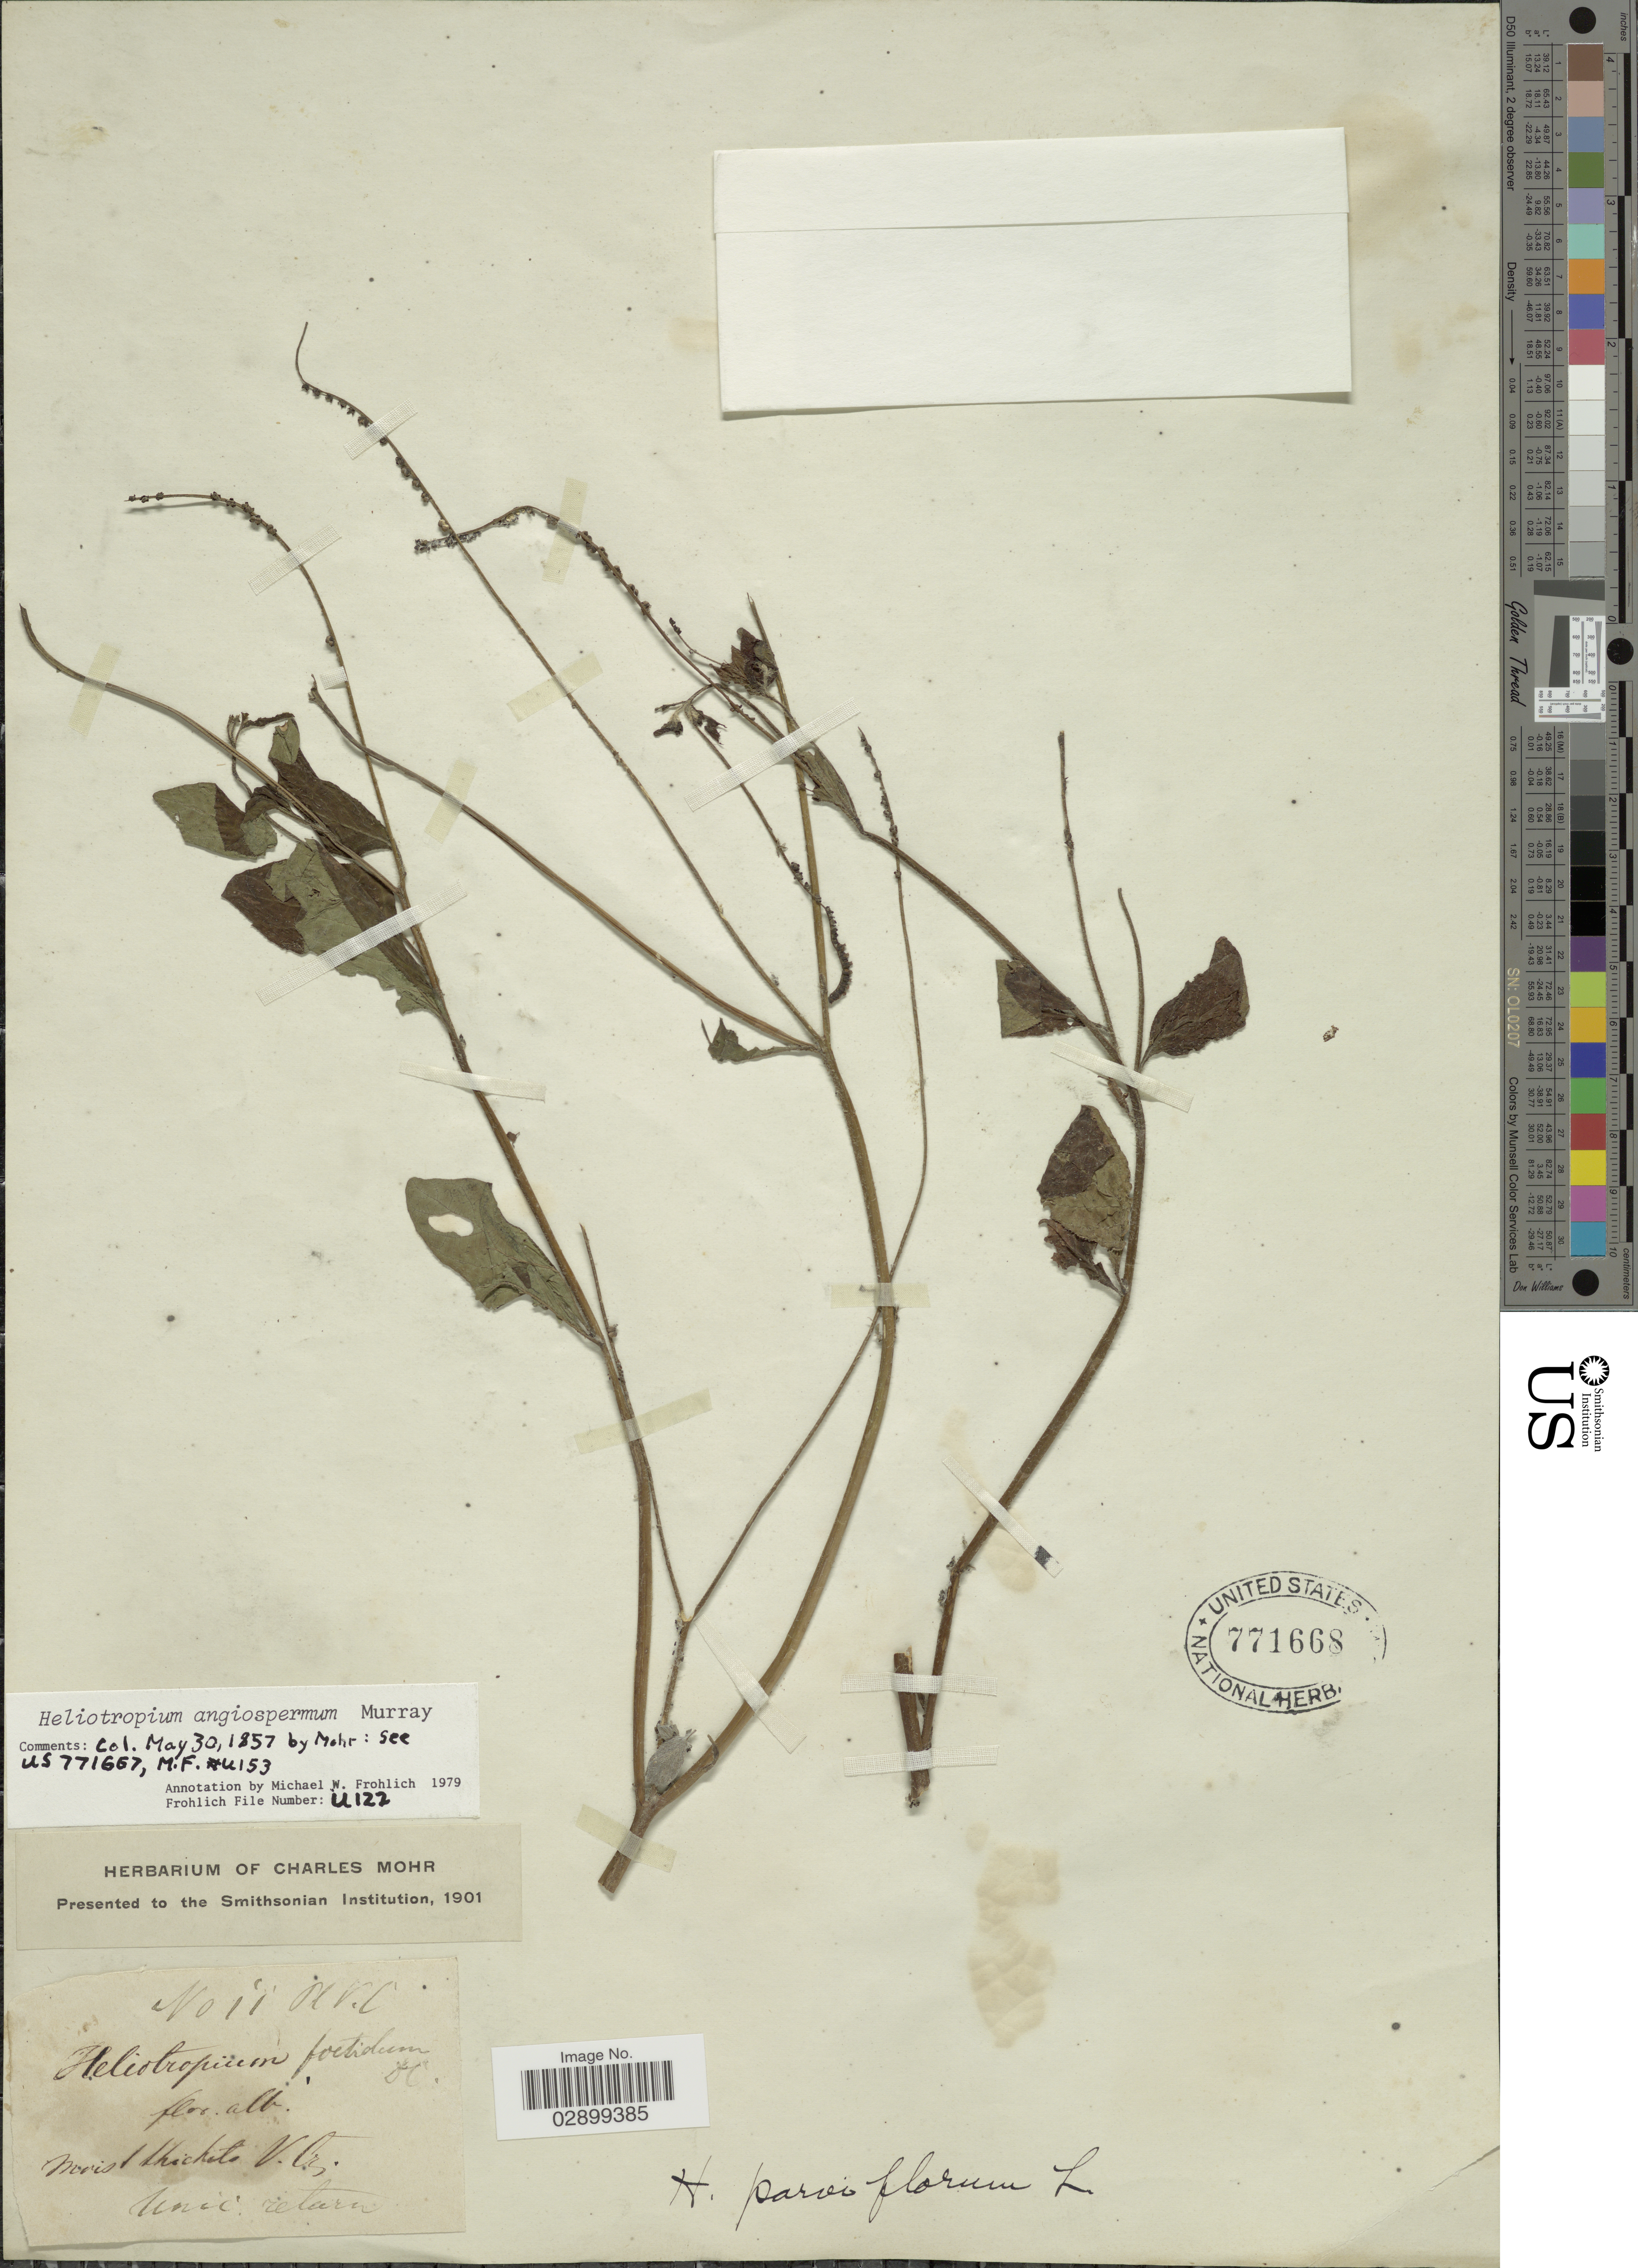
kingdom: Plantae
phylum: Tracheophyta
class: Magnoliopsida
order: Boraginales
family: Heliotropiaceae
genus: Heliotropium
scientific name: Heliotropium angiospermum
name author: Murray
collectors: ex herb. Charles Mohr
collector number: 11*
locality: Moist thickets V. Crz.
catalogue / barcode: US 771668